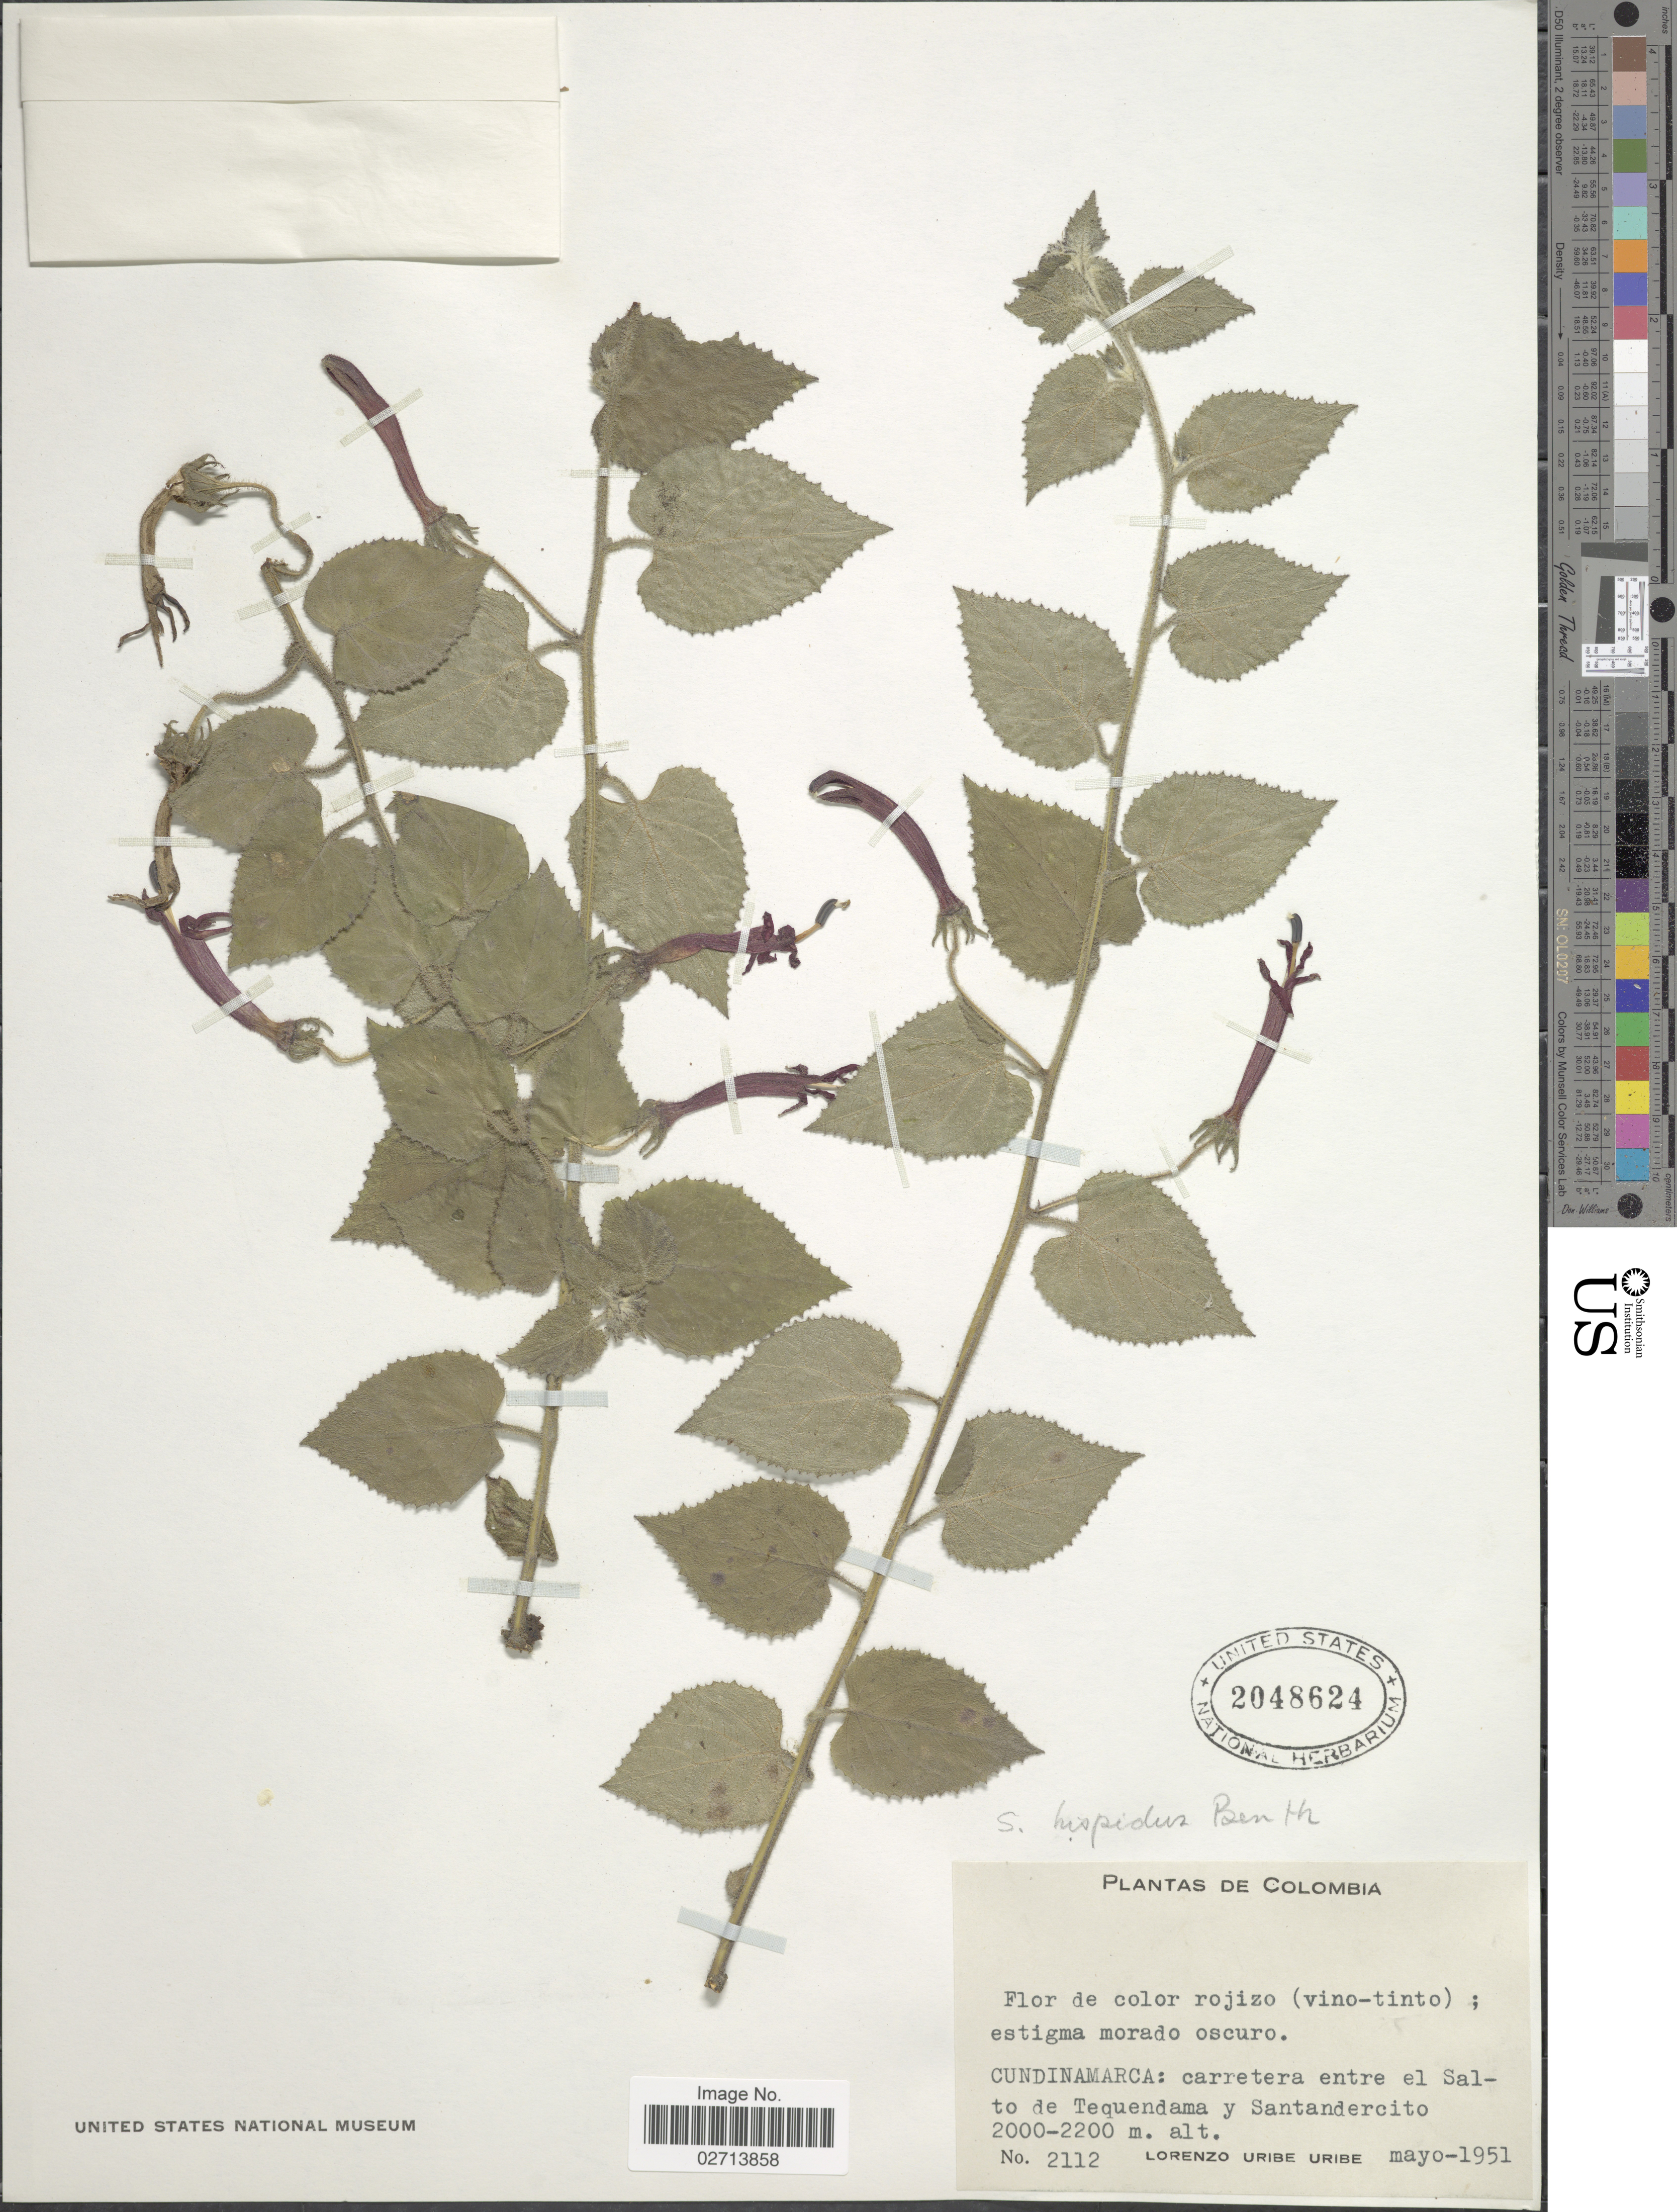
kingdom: Plantae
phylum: Tracheophyta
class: Magnoliopsida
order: Asterales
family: Campanulaceae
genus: Siphocampylus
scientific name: Siphocampylus hispidus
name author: Benth.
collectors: L. Uribe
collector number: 2112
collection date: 1951-05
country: Colombia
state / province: Cundinamarca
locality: Carretera entre el Salto de Tequendama y Santandercito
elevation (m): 2000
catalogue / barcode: US 2048624